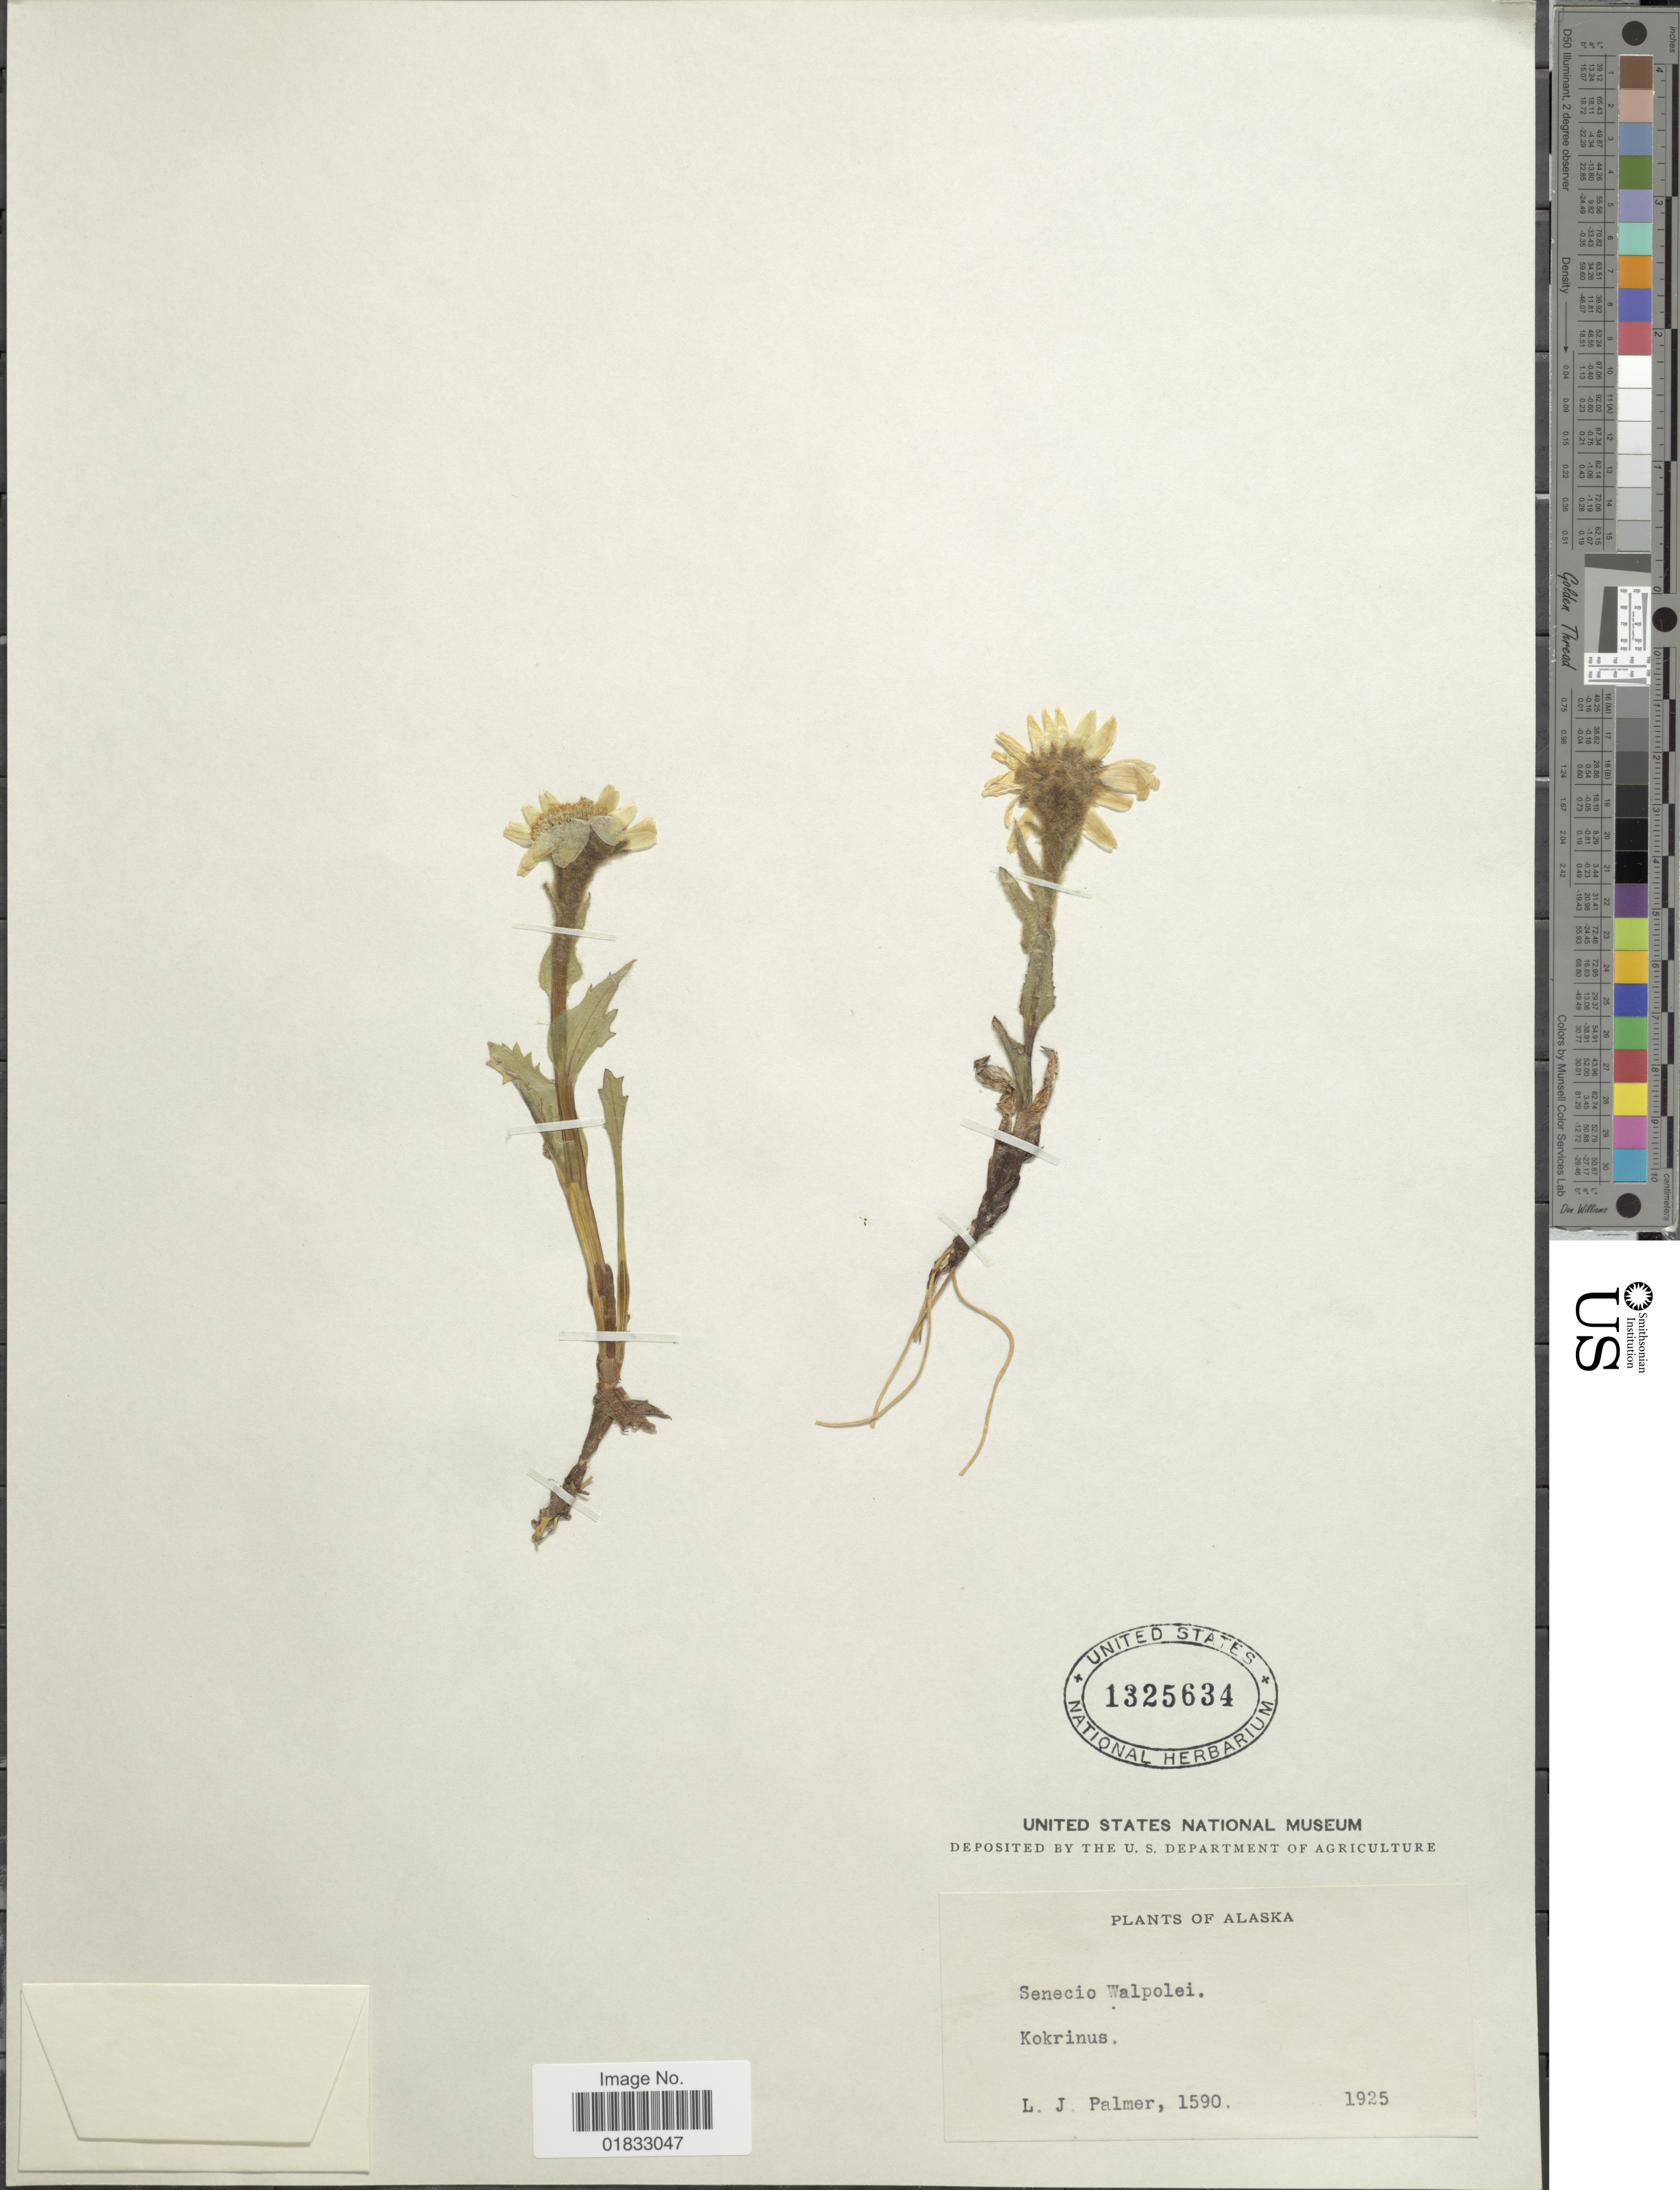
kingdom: Plantae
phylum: Tracheophyta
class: Magnoliopsida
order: Asterales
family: Asteraceae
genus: Tephroseris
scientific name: Tephroseris sp.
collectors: L. J. Palmer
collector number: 1590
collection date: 1925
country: United States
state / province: Alaska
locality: Kokrinus [unsure placement]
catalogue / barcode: US 1325634